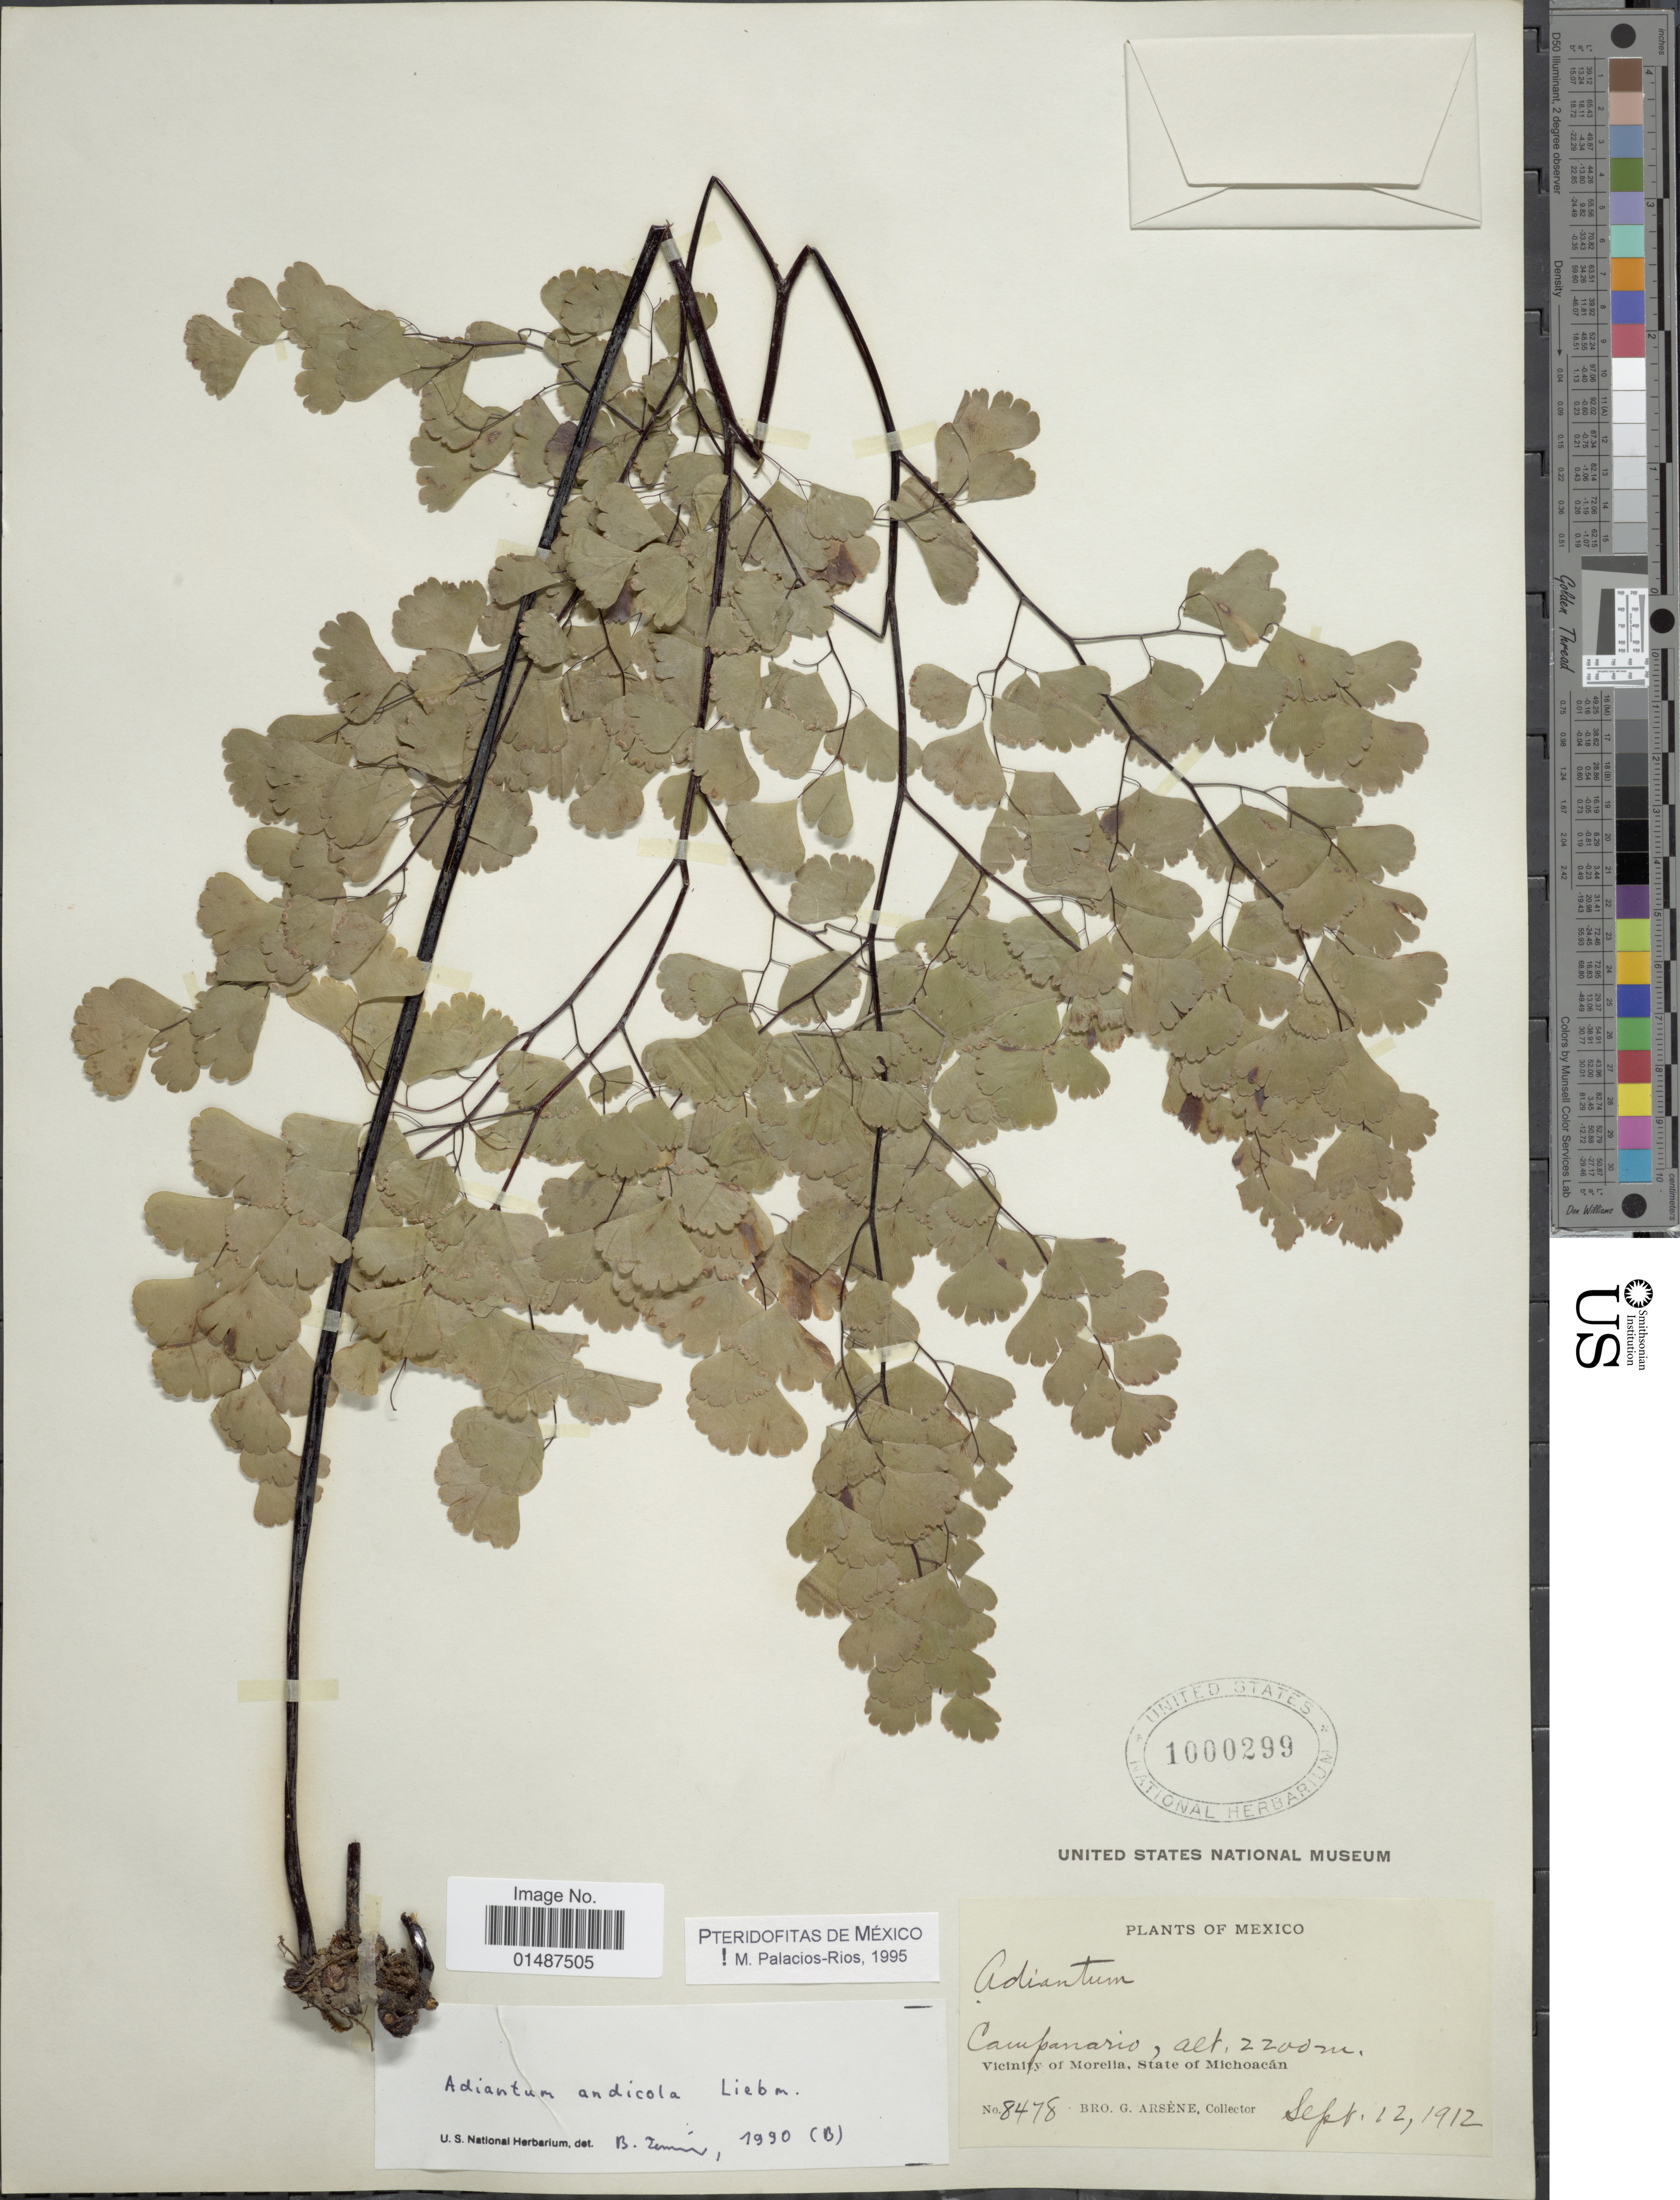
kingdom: Plantae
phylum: Tracheophyta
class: Polypodiopsida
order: Polypodiales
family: Pteridaceae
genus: Adiantum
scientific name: Adiantum andicola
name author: Liebm.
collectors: Bro. G. Arsène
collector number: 8478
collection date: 1912-09-12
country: Mexico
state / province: Michoacán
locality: Vicinity of Morella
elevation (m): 2200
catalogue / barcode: US 1000299